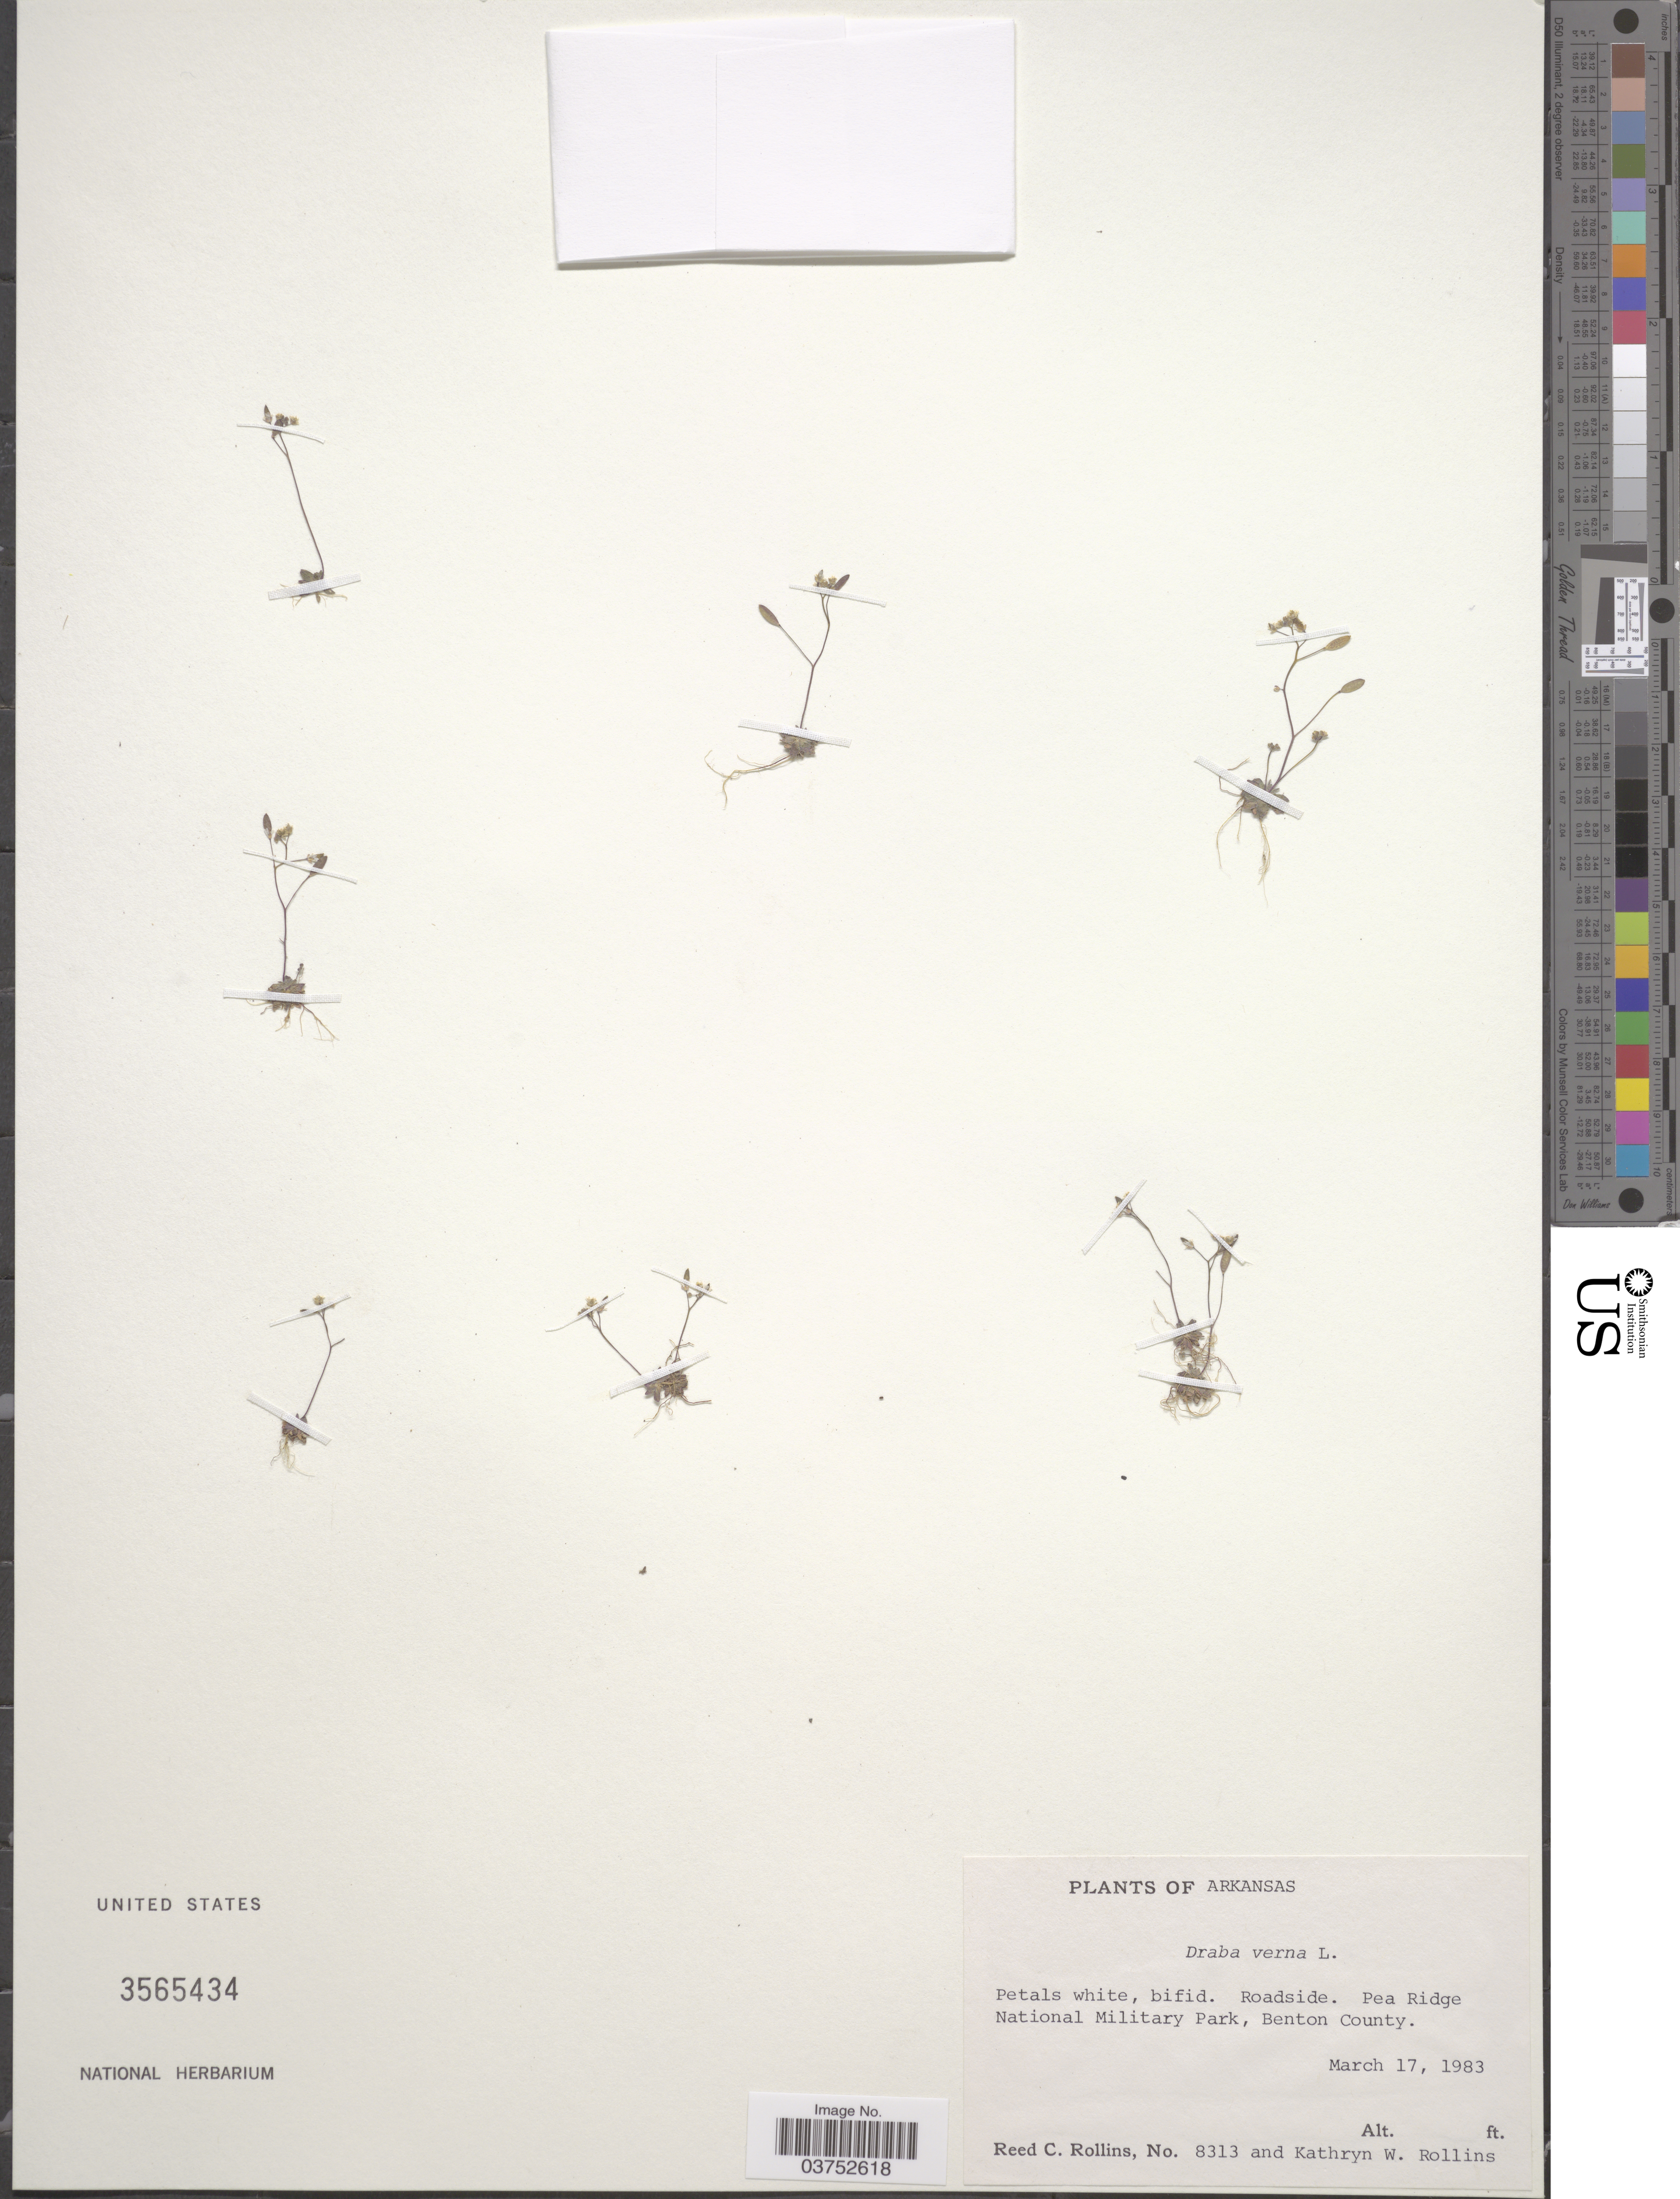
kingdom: Plantae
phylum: Tracheophyta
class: Magnoliopsida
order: Brassicales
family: Brassicaceae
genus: Draba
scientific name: Draba verna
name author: L.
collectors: R. C. Rollins & K. W. Rollins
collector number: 8313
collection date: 1983-03-17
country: United States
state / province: Arkansas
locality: Pea Ridge National Military Park, Benton County.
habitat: roadside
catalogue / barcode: US 3565434